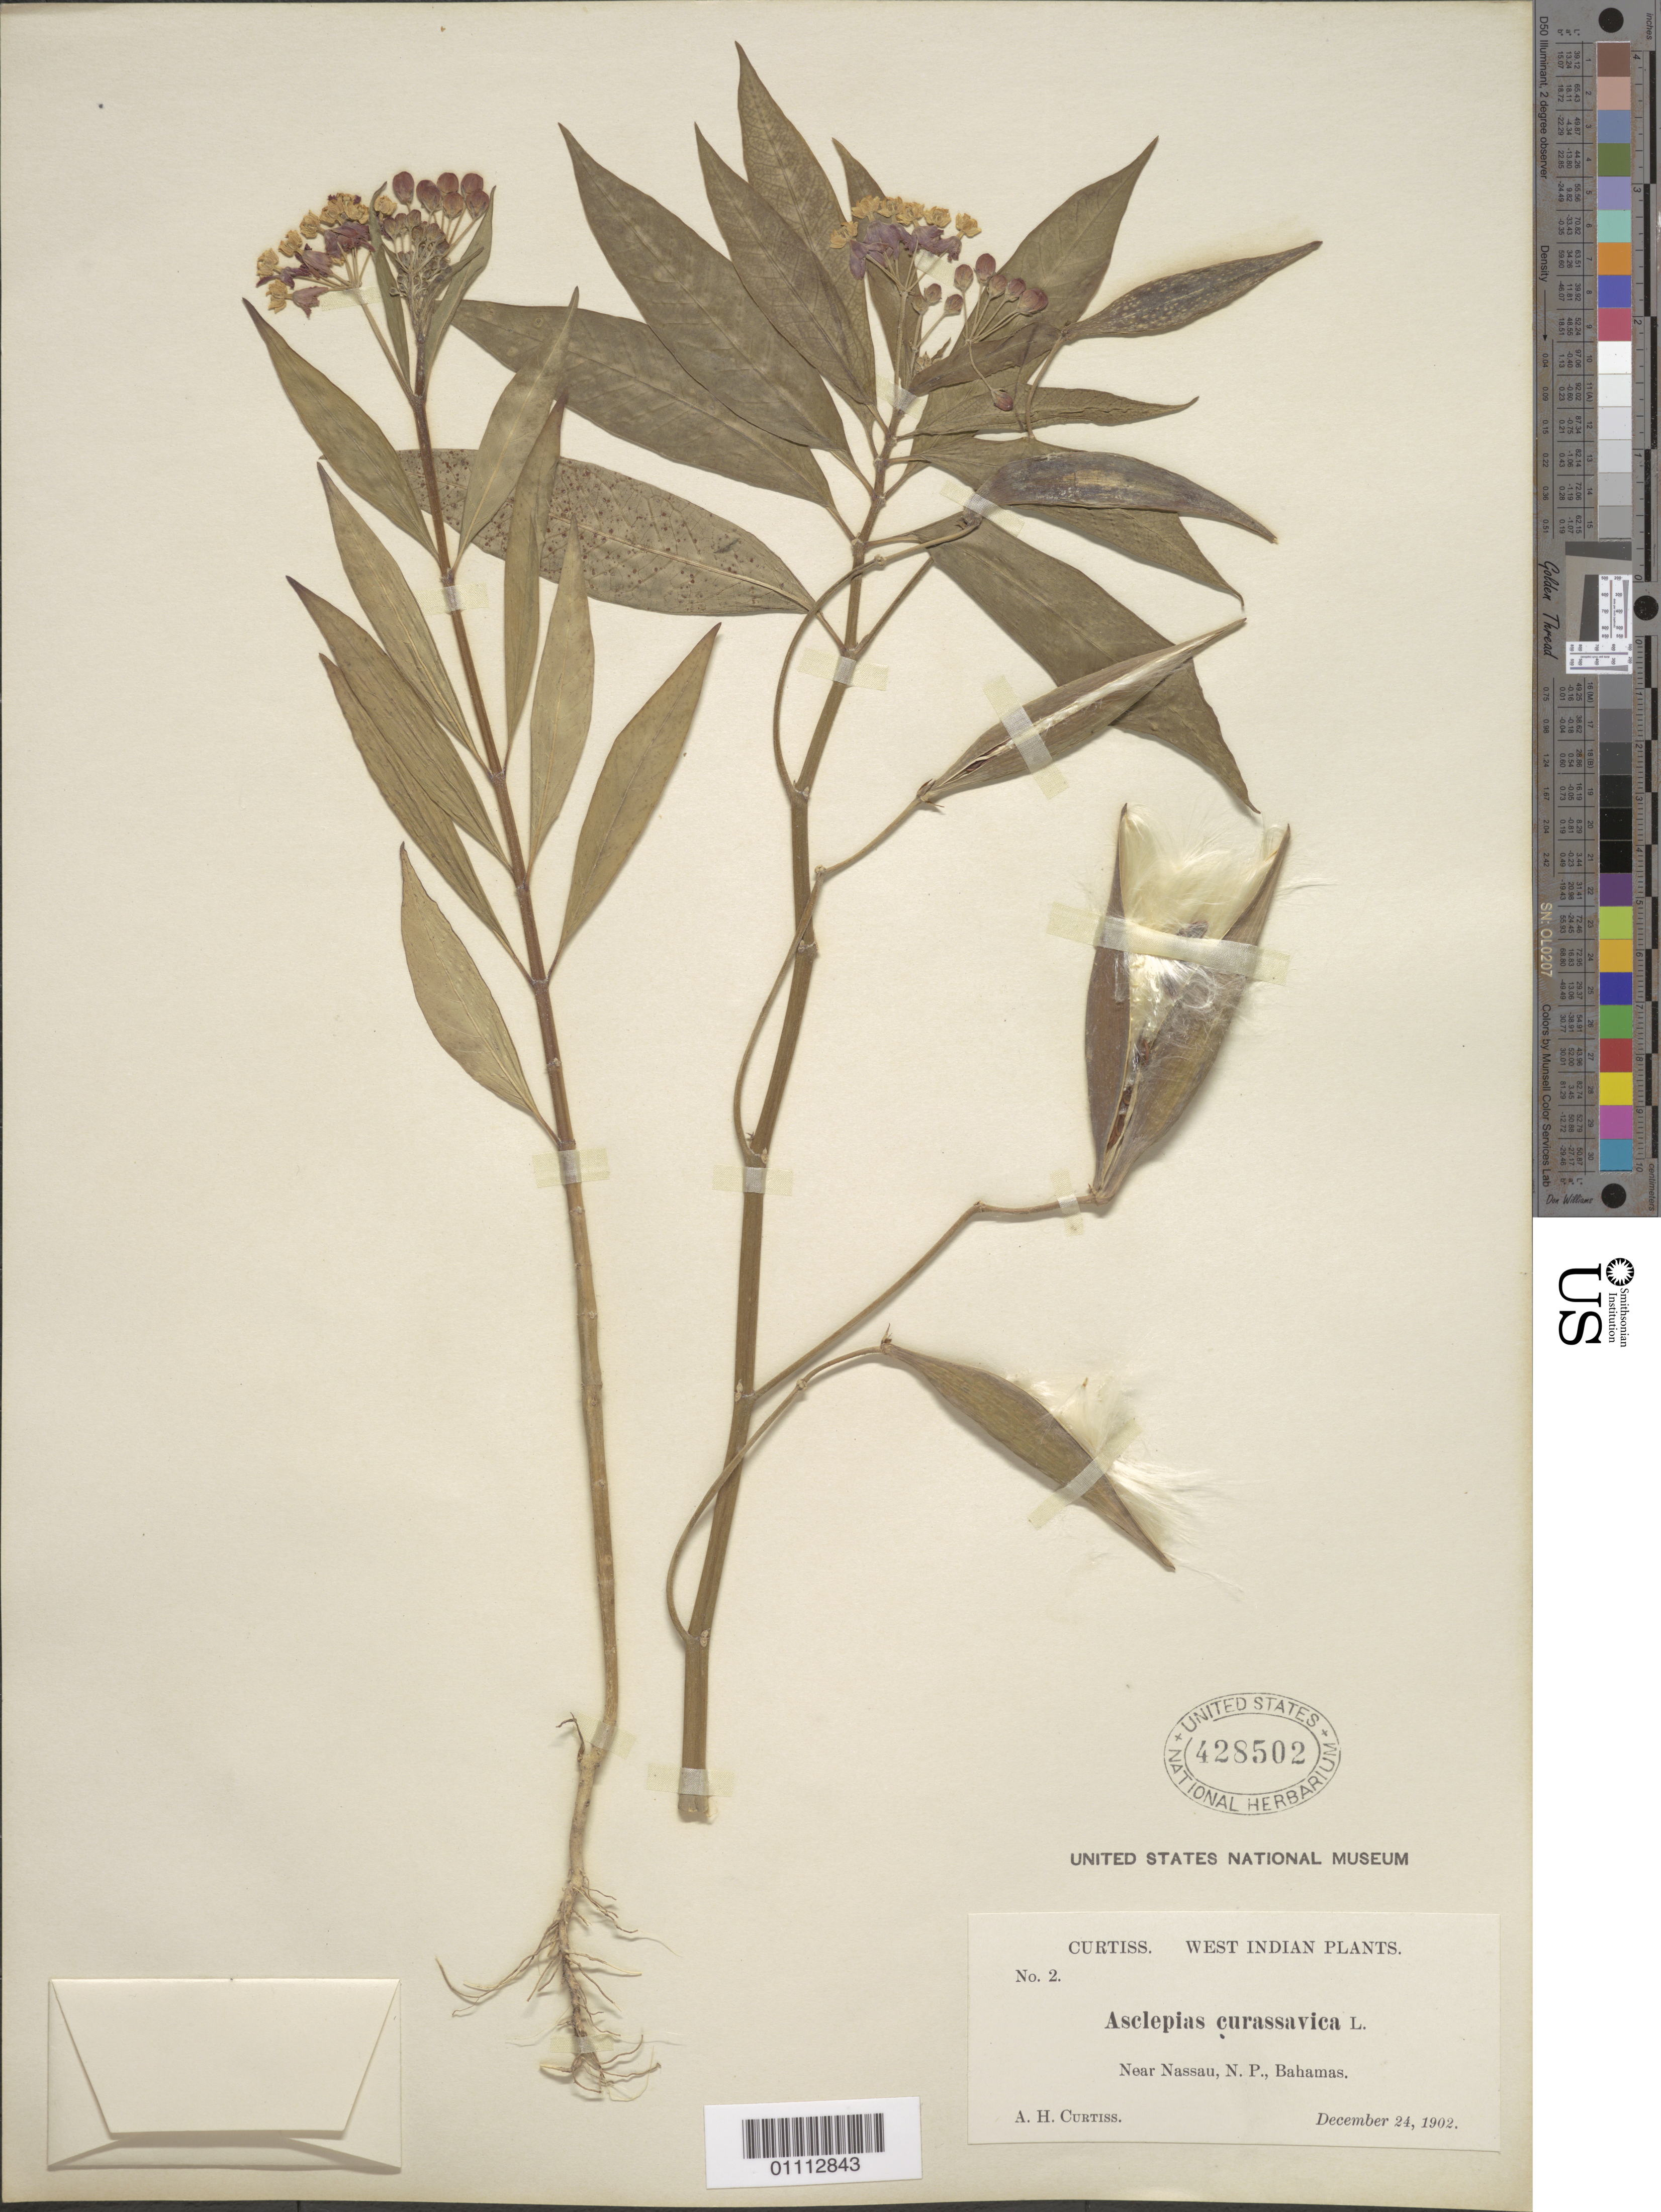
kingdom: Plantae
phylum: Tracheophyta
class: Magnoliopsida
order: Gentianales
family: Apocynaceae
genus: Asclepias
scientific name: Asclepias curassavica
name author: L.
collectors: A. H. Curtiss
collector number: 2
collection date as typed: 24 Dec 1902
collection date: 1902-12-24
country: Bahamas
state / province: New Providence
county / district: Nassau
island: New Providence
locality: Near Nassau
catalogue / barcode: US 428502